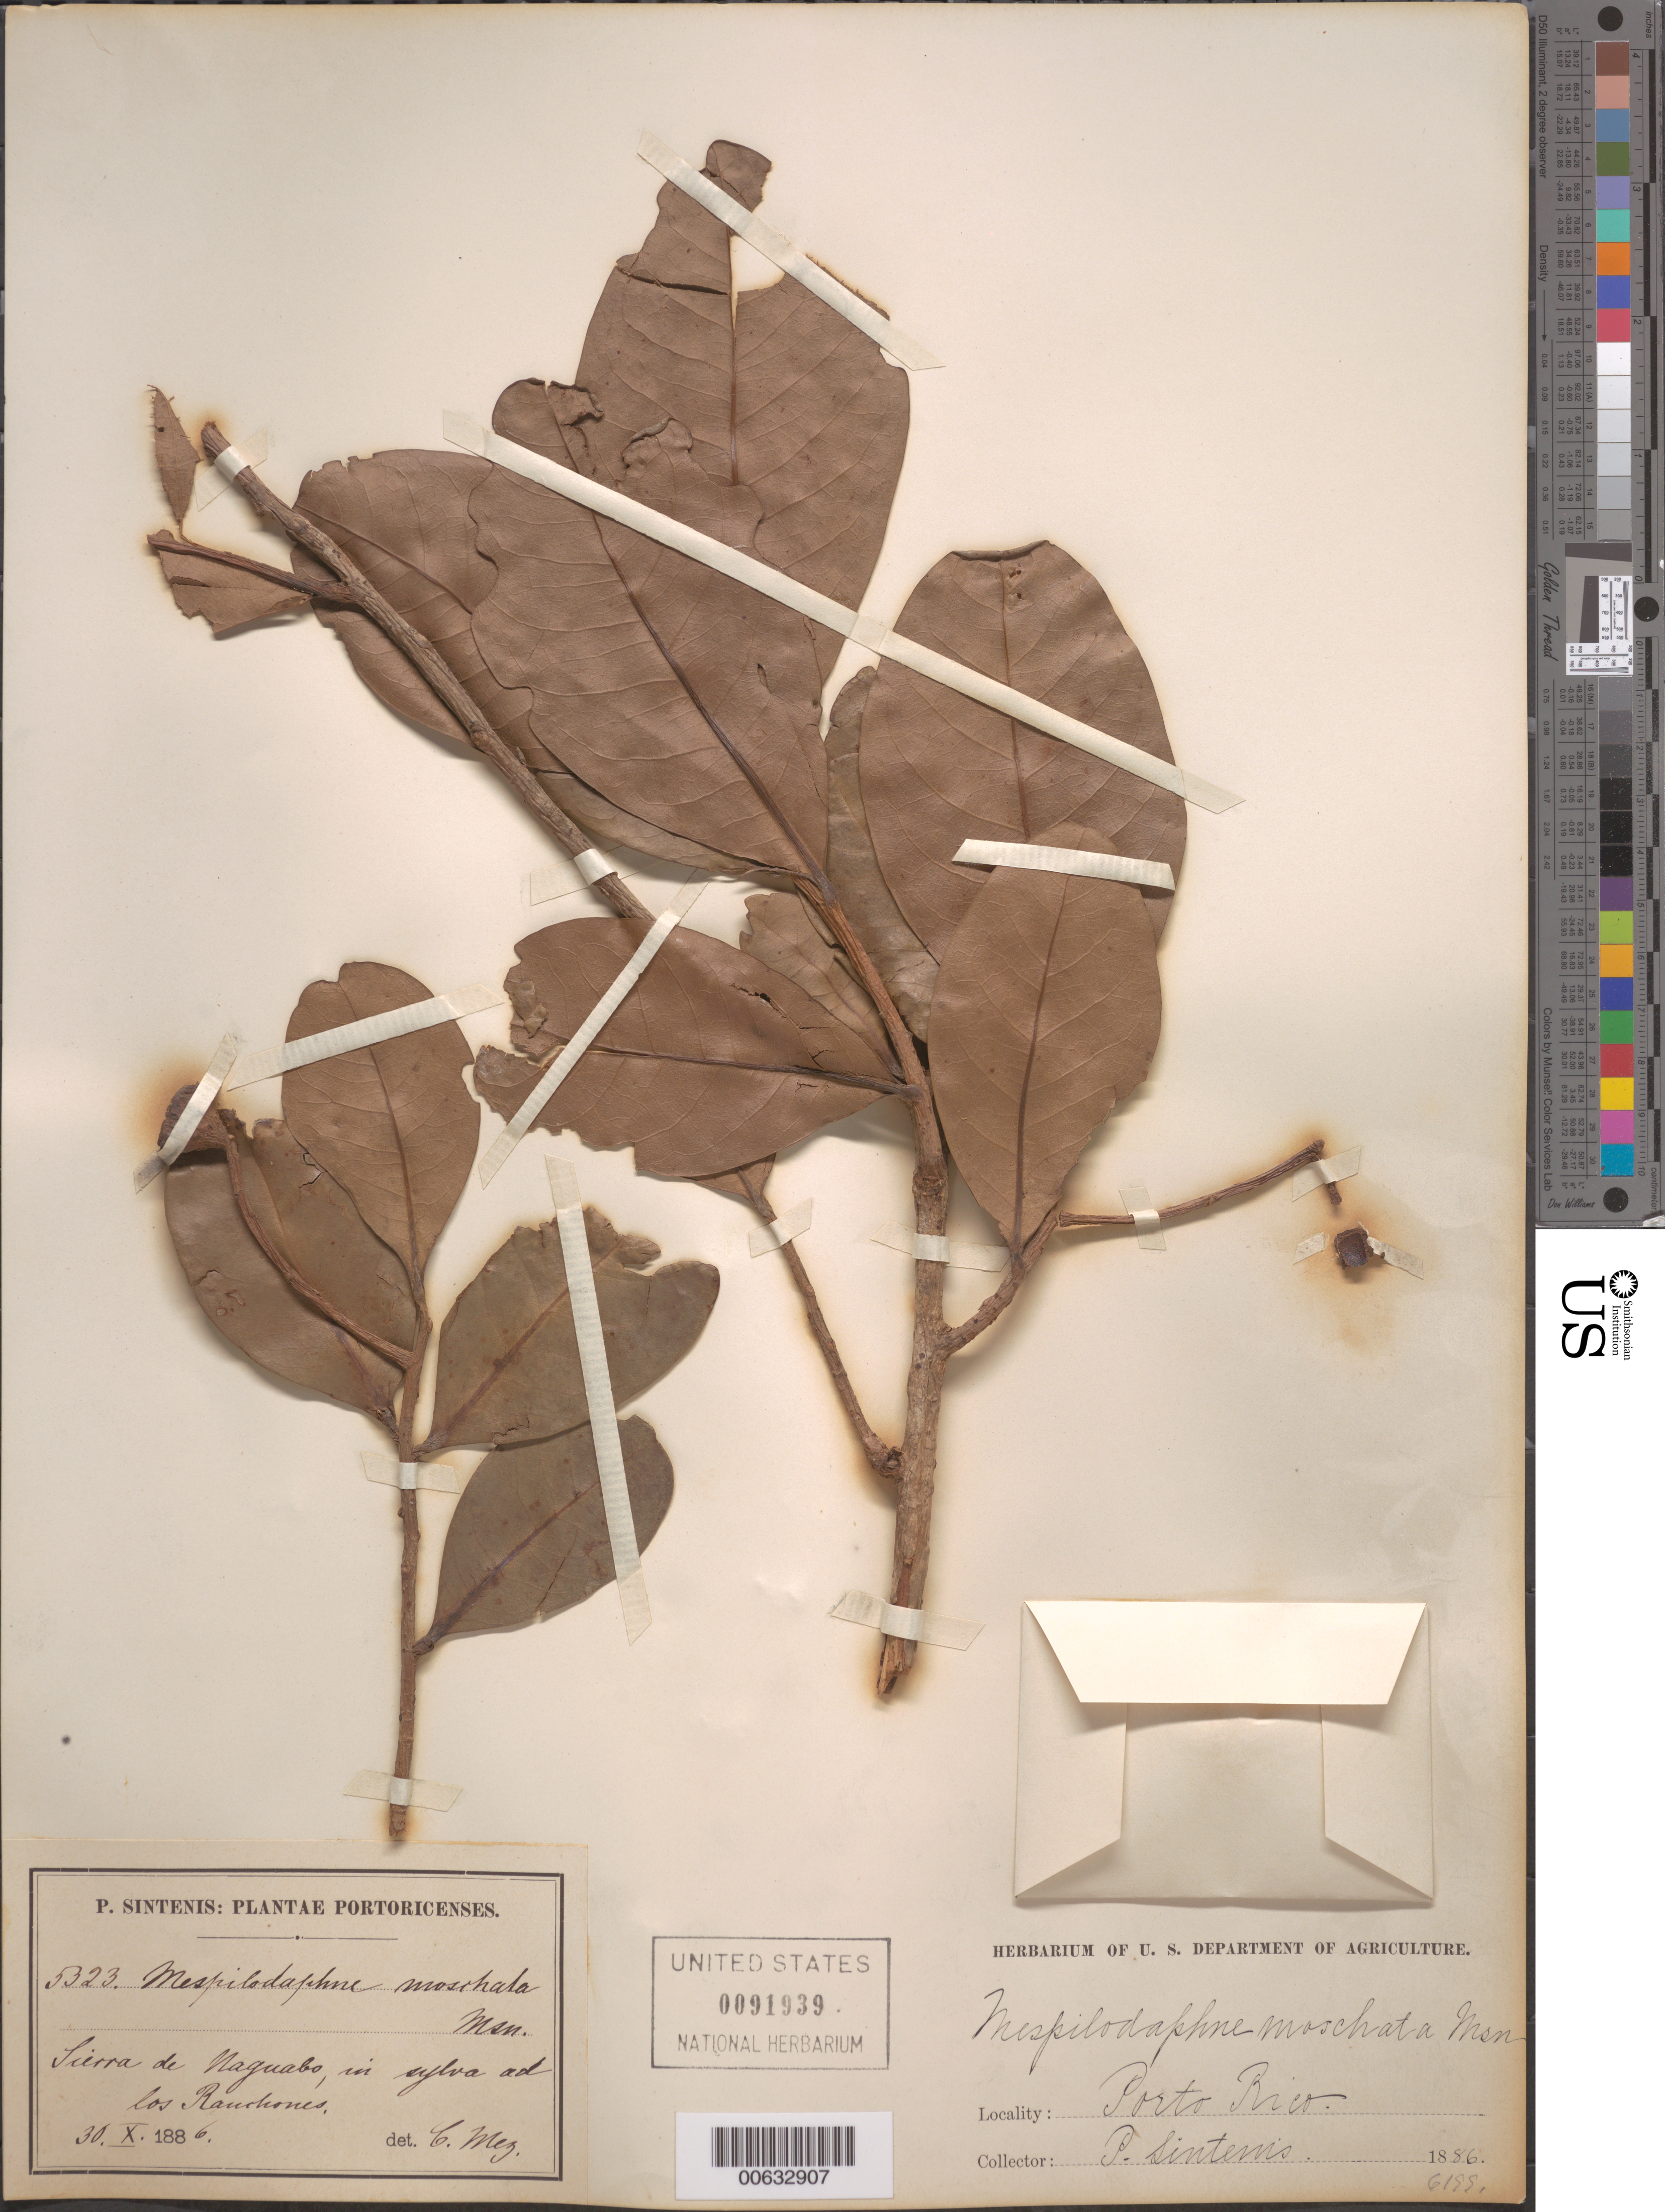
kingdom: Plantae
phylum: Tracheophyta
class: Magnoliopsida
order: Laurales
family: Lauraceae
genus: Ocotea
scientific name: Ocotea moschata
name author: (Meisn.) Mez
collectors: P. Sintenis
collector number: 5323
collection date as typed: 30 Oct 1886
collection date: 1886-10-30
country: Puerto Rico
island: Greater Antilles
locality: Sierra de Naguabo, in sylva ad los Ranchones.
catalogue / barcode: US 91939